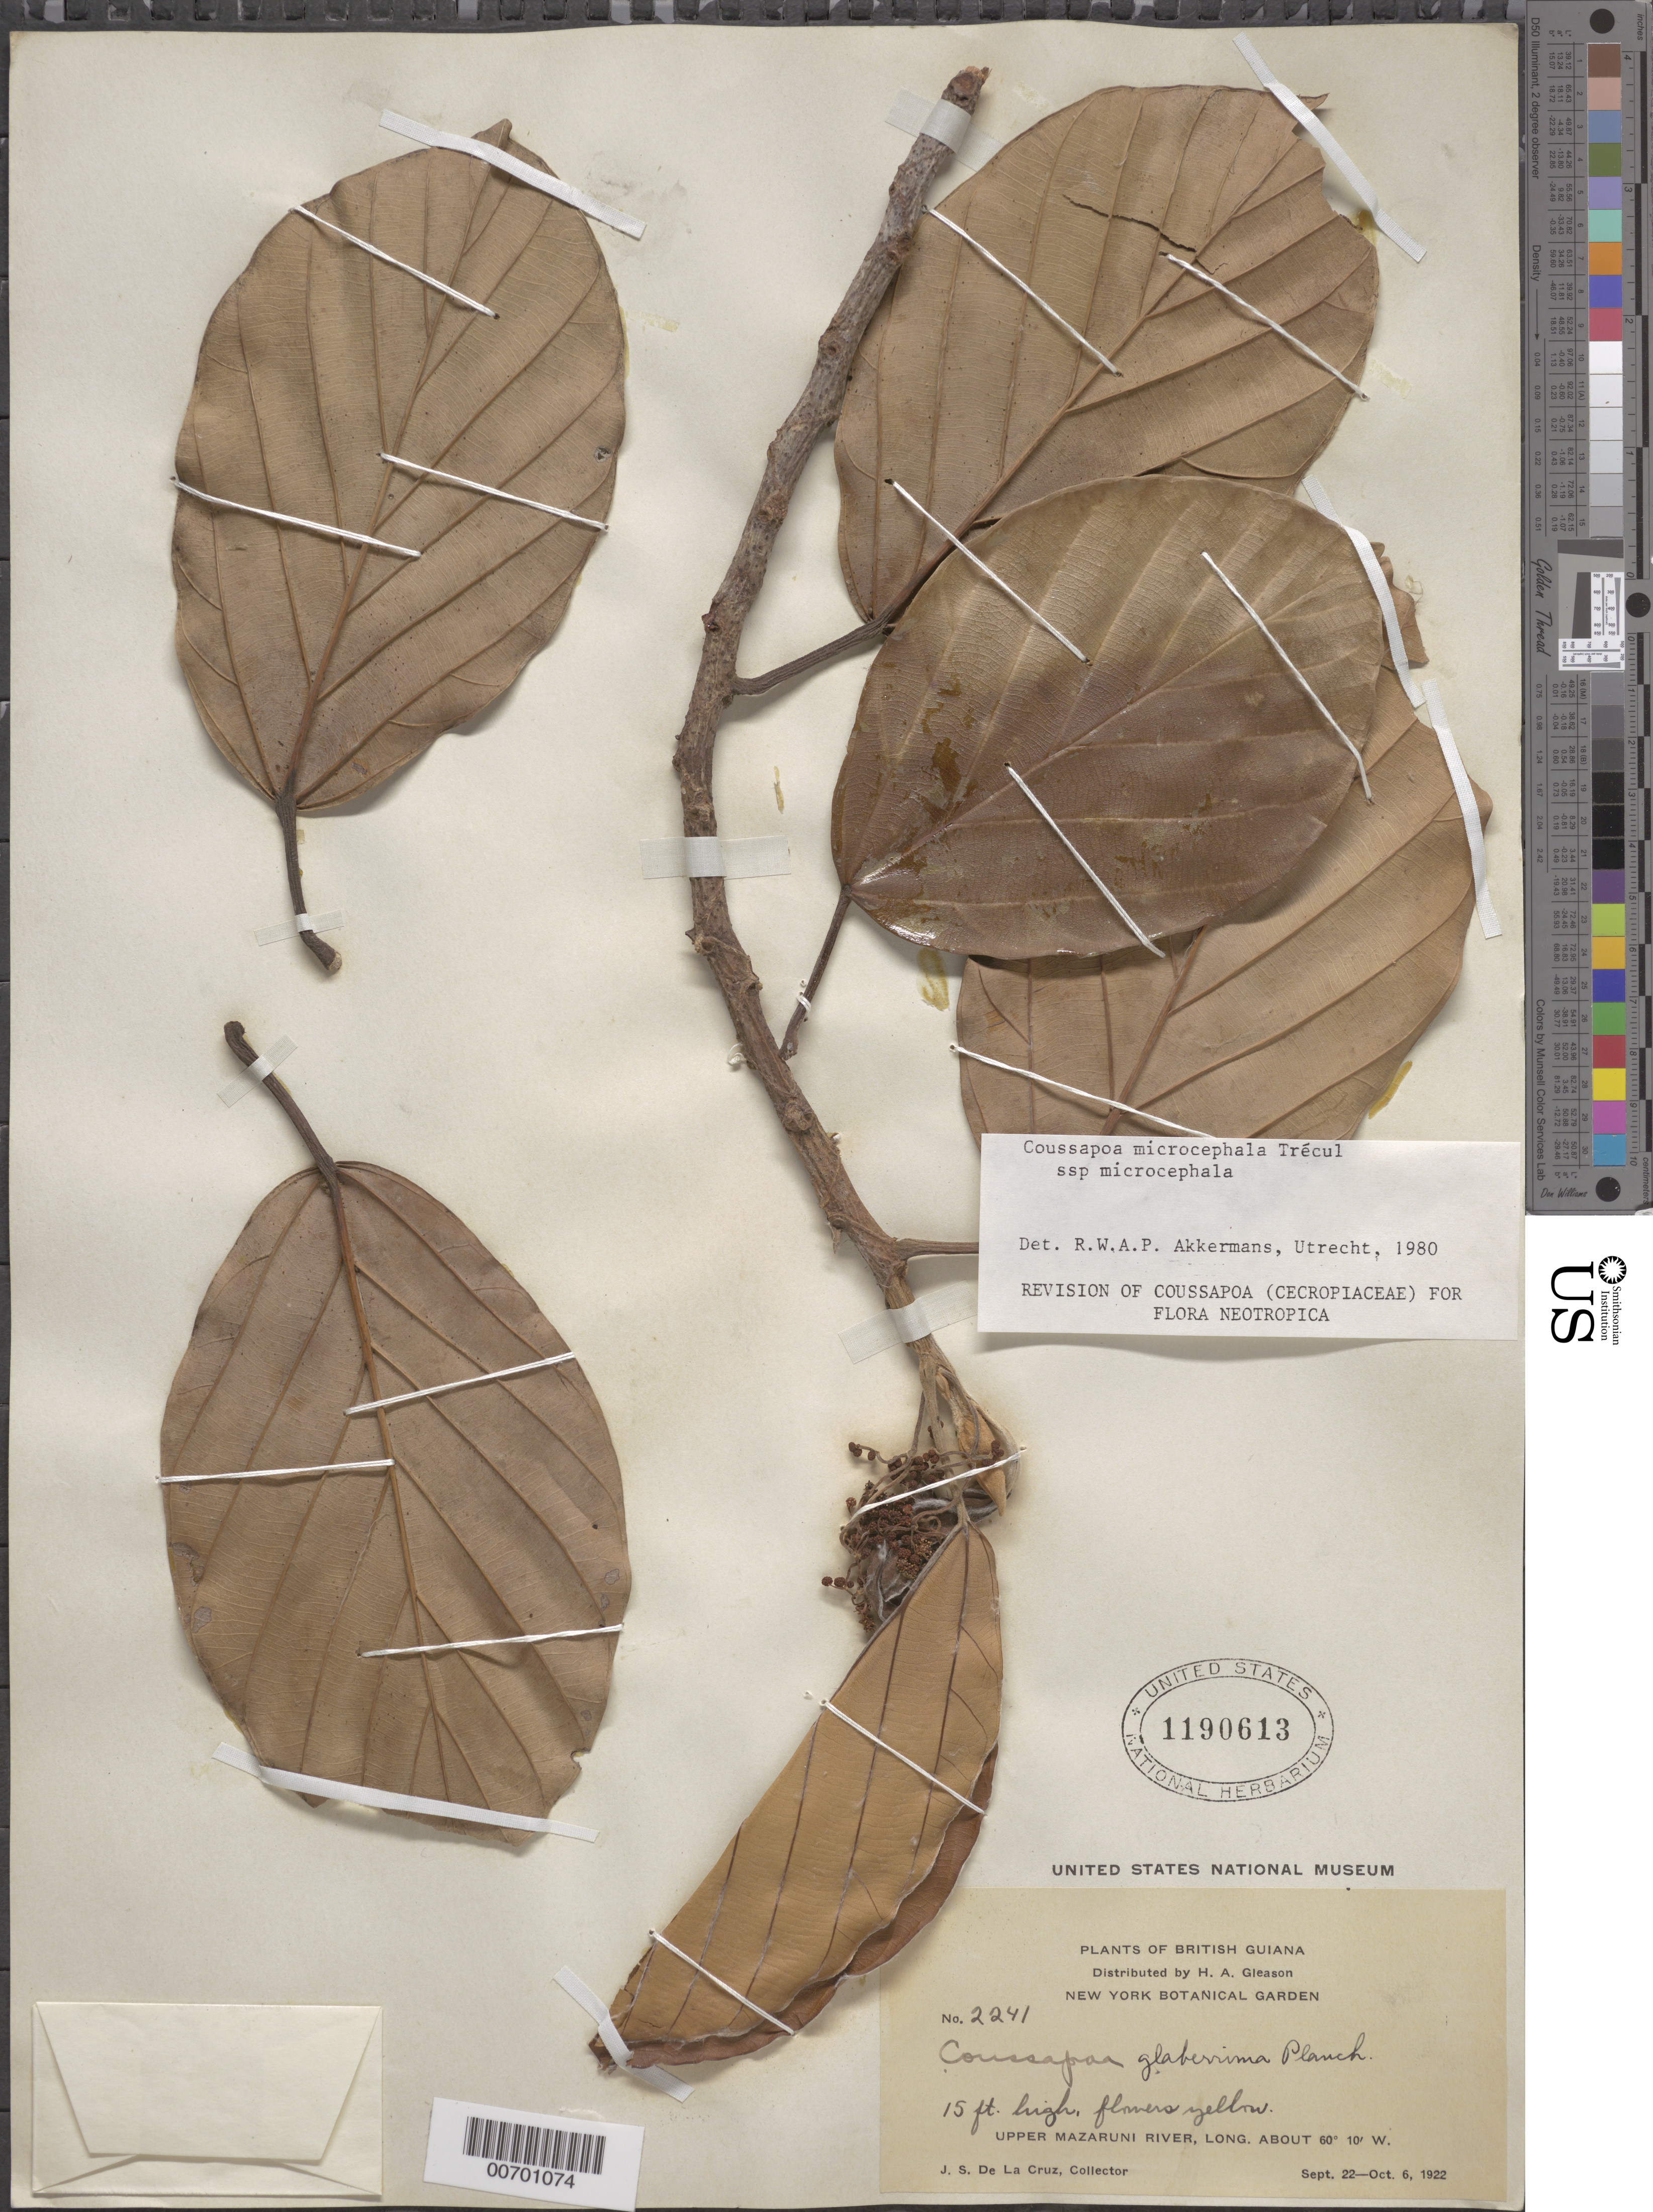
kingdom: Plantae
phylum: Tracheophyta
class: Magnoliopsida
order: Rosales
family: Urticaceae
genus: Coussapoa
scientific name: Coussapoa microcephala subsp. microcephala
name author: Trécul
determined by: Akkermans, R. W. A. P.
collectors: J. S. de la Cruz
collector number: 2241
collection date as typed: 22-Sep-22 to 6-Oct-22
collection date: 1922-09-22/1922-10-06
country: Guyana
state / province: Cuyuni-Mazaruni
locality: Upper Mazaruni R.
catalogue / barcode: US 1190613